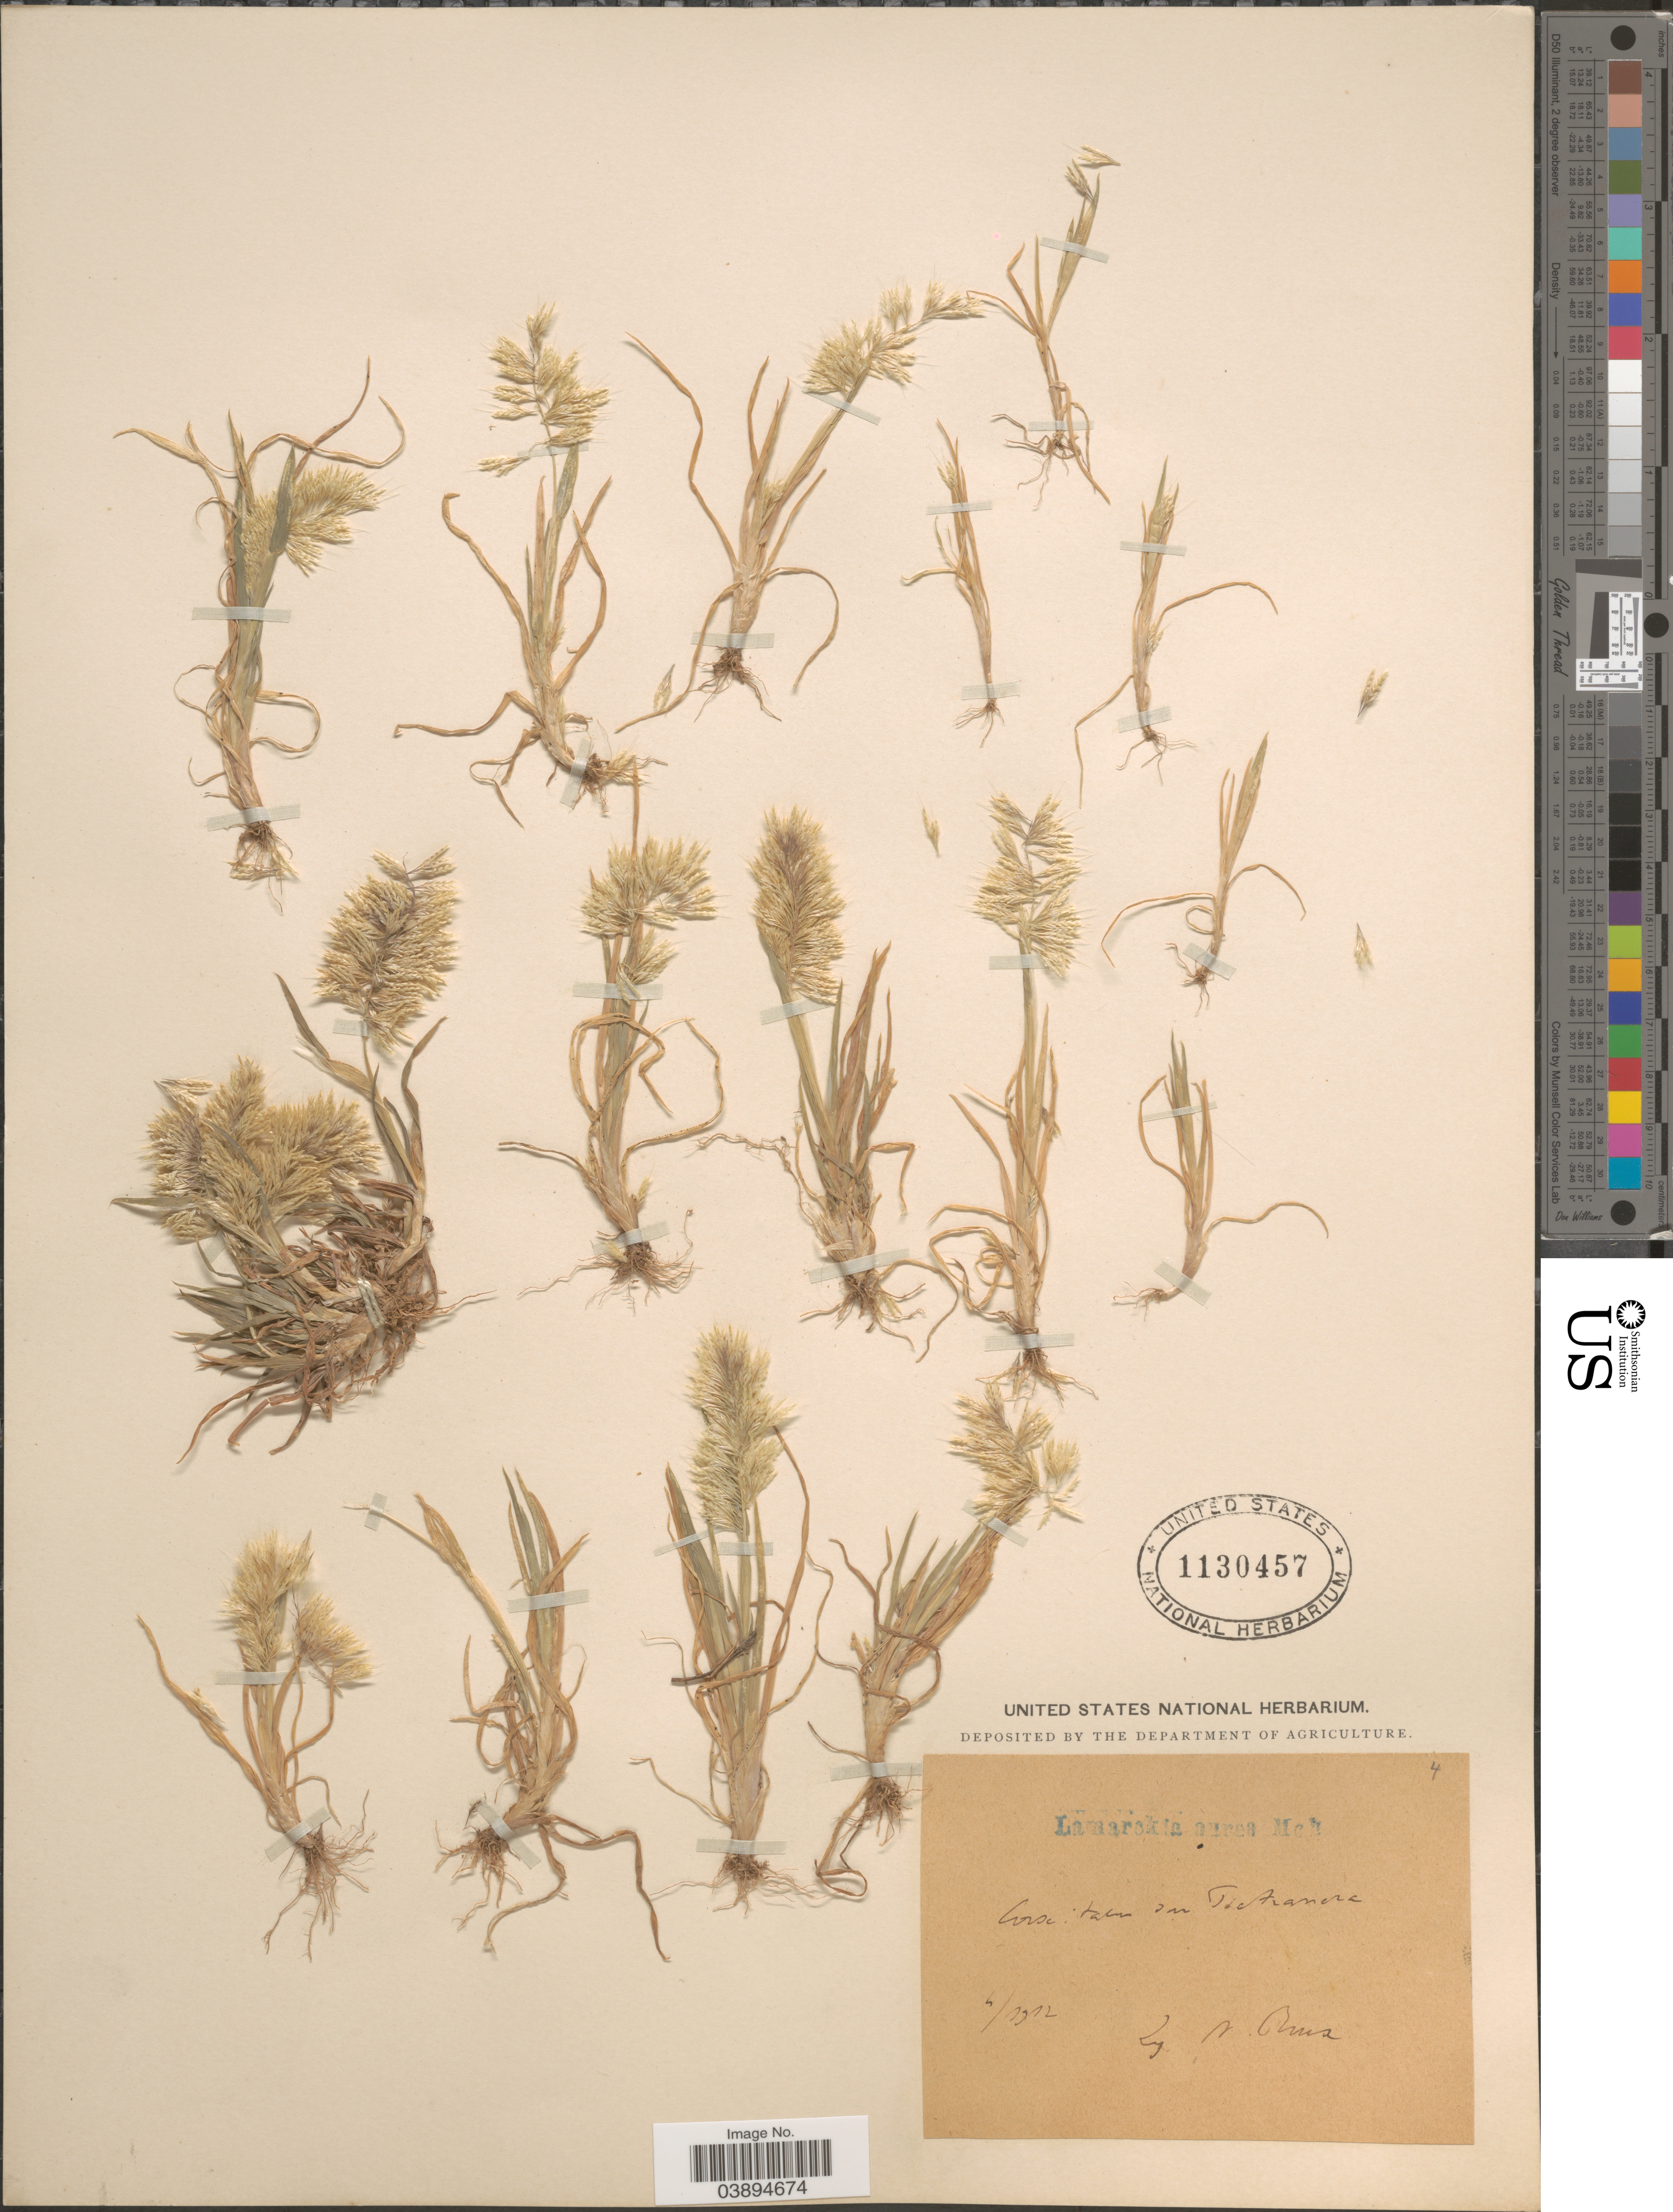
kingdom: Plantae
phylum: Tracheophyta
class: Liliopsida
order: Poales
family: Poaceae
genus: Lamarckia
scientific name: Lamarckia aurea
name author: (L.) Moench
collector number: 4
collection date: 1912-04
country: Italy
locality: Corsi: taen in Tichtianere. [interpreted]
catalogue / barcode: US 1130457